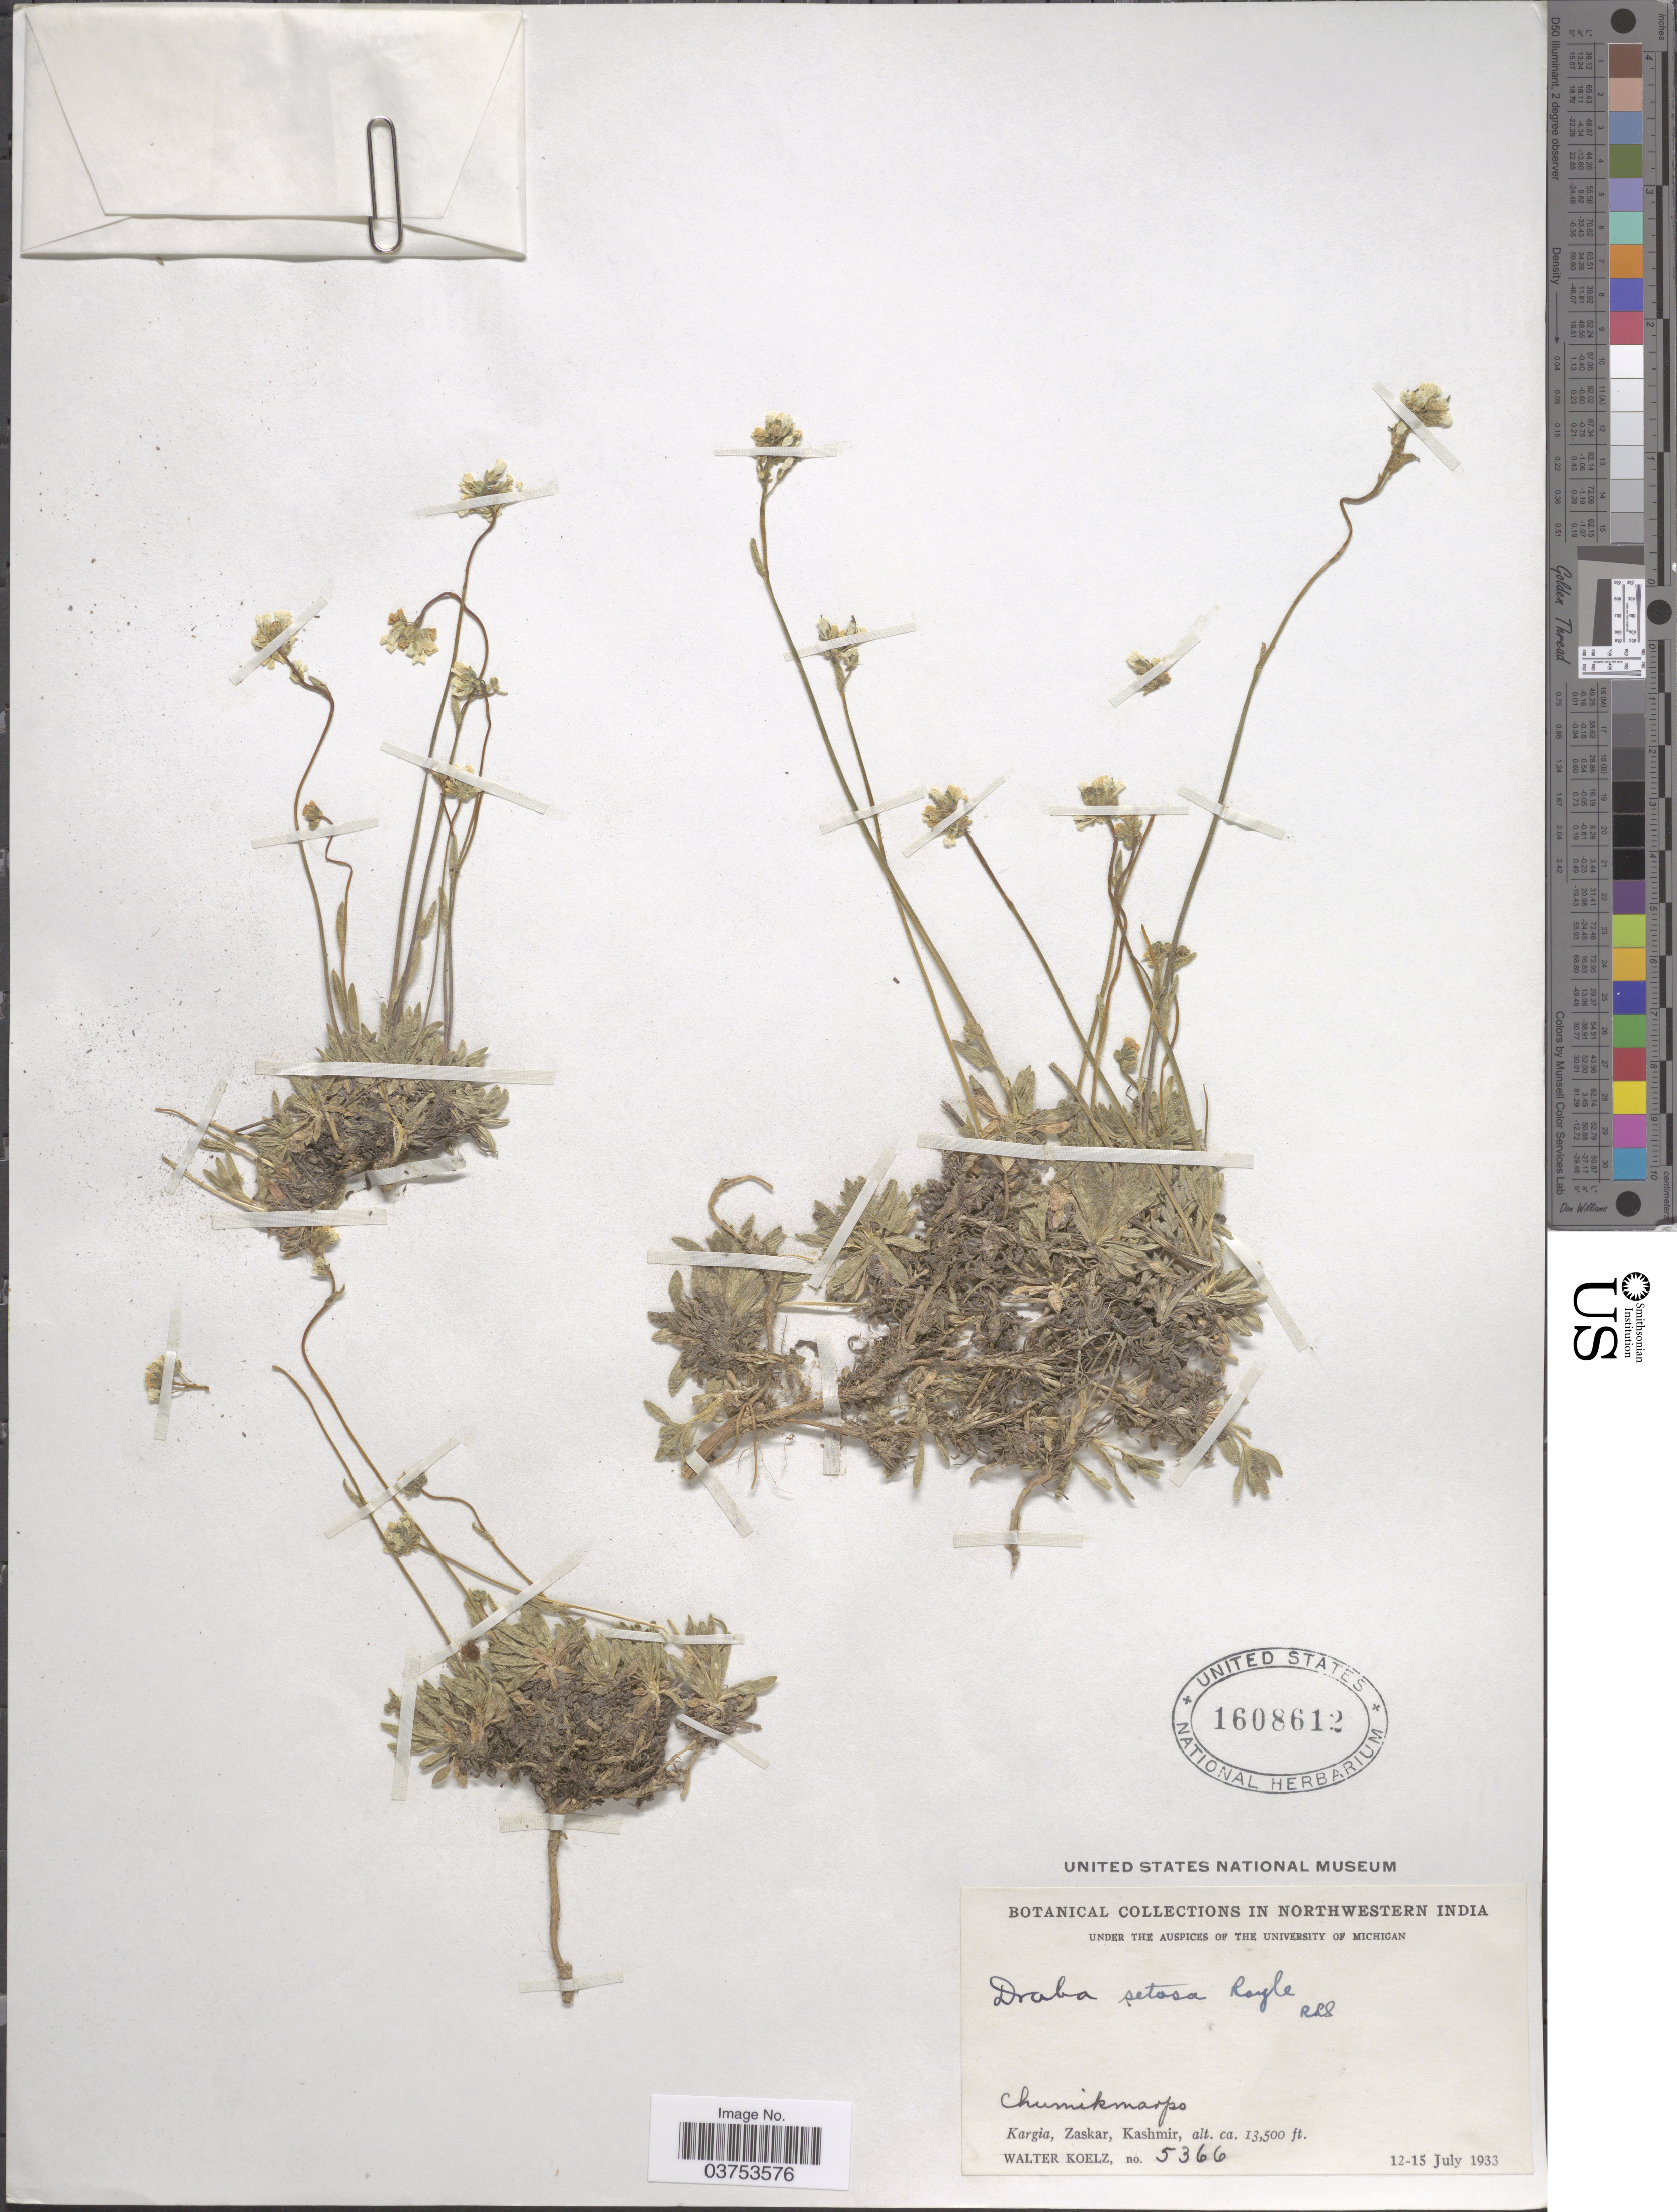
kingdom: Plantae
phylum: Tracheophyta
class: Magnoliopsida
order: Brassicales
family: Brassicaceae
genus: Draba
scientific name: Draba setosa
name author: Royle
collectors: W. N. Koelz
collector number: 5366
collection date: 1933-07-12/1933-07-15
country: India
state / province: Jammu and Kashmir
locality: Northwestern India. Chumikmarpo. Kargia, Zaskar, Kashmir.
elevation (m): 4115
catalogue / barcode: US 1608612